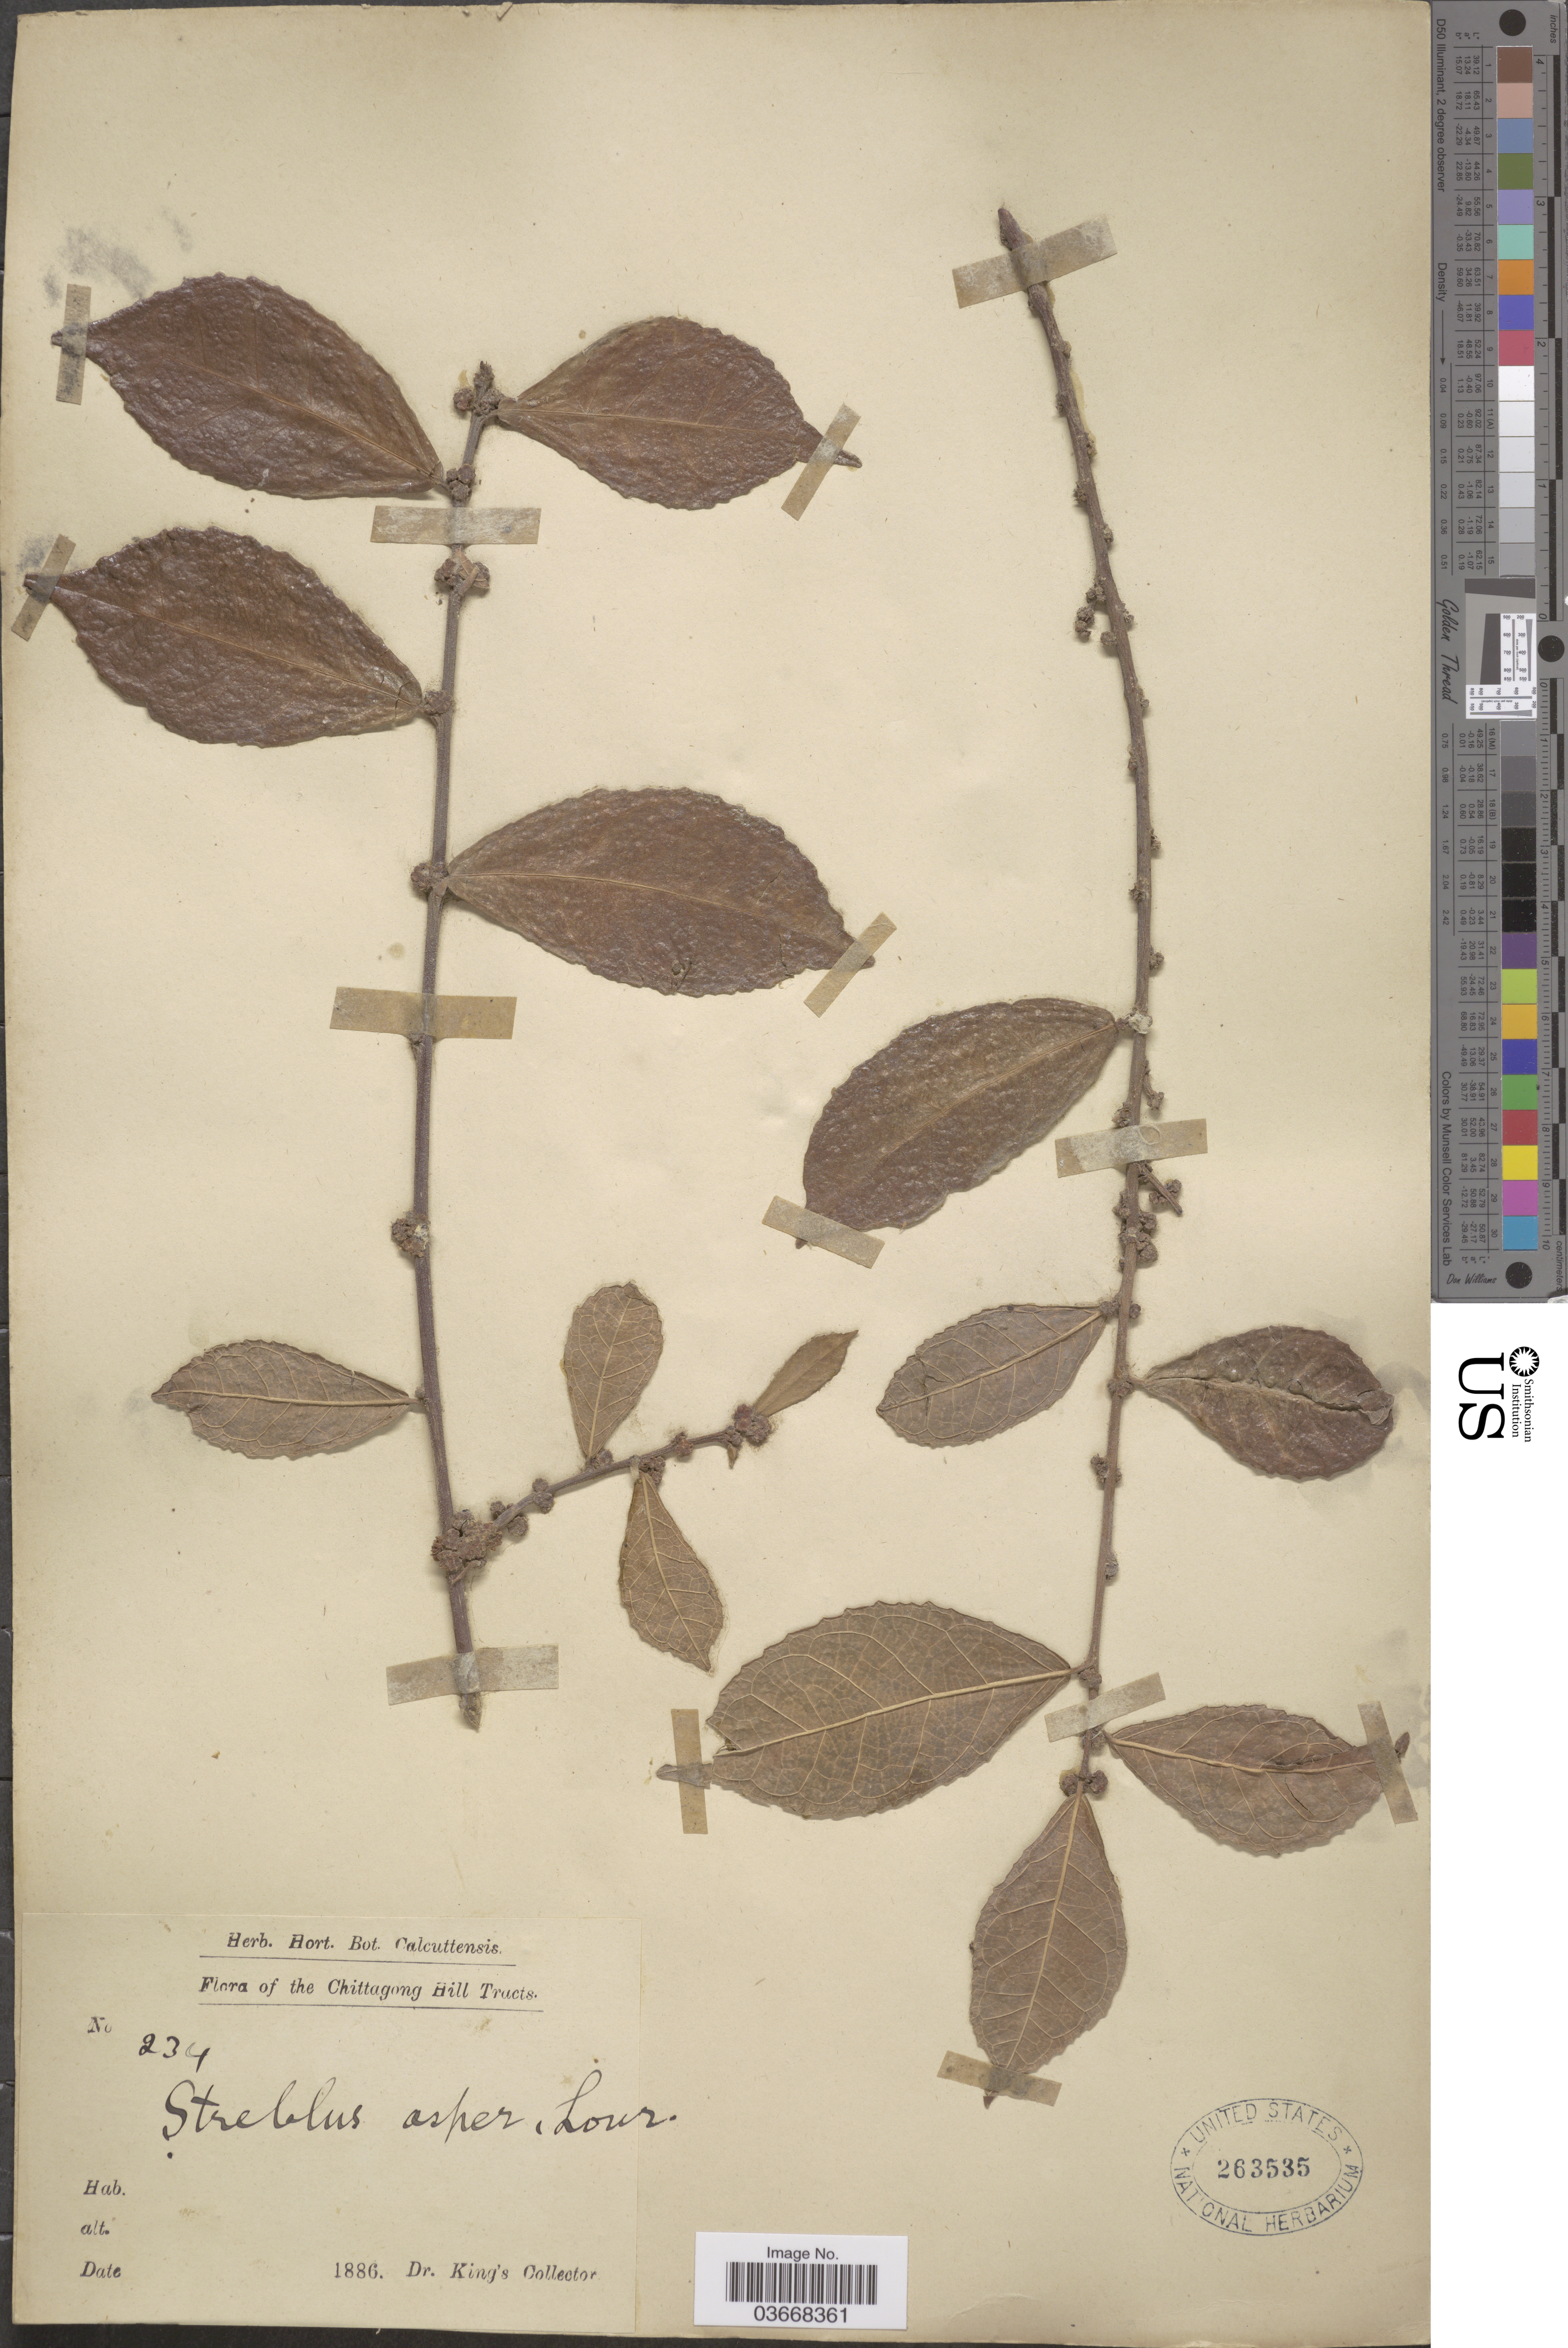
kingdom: Plantae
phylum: Tracheophyta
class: Magnoliopsida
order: Rosales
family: Moraceae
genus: Streblus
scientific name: Streblus asper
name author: Lour.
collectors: Dr. King's collector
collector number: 234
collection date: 1886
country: Bangladesh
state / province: Chittagong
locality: The Chittagong Hill Tracts.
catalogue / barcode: US 263535